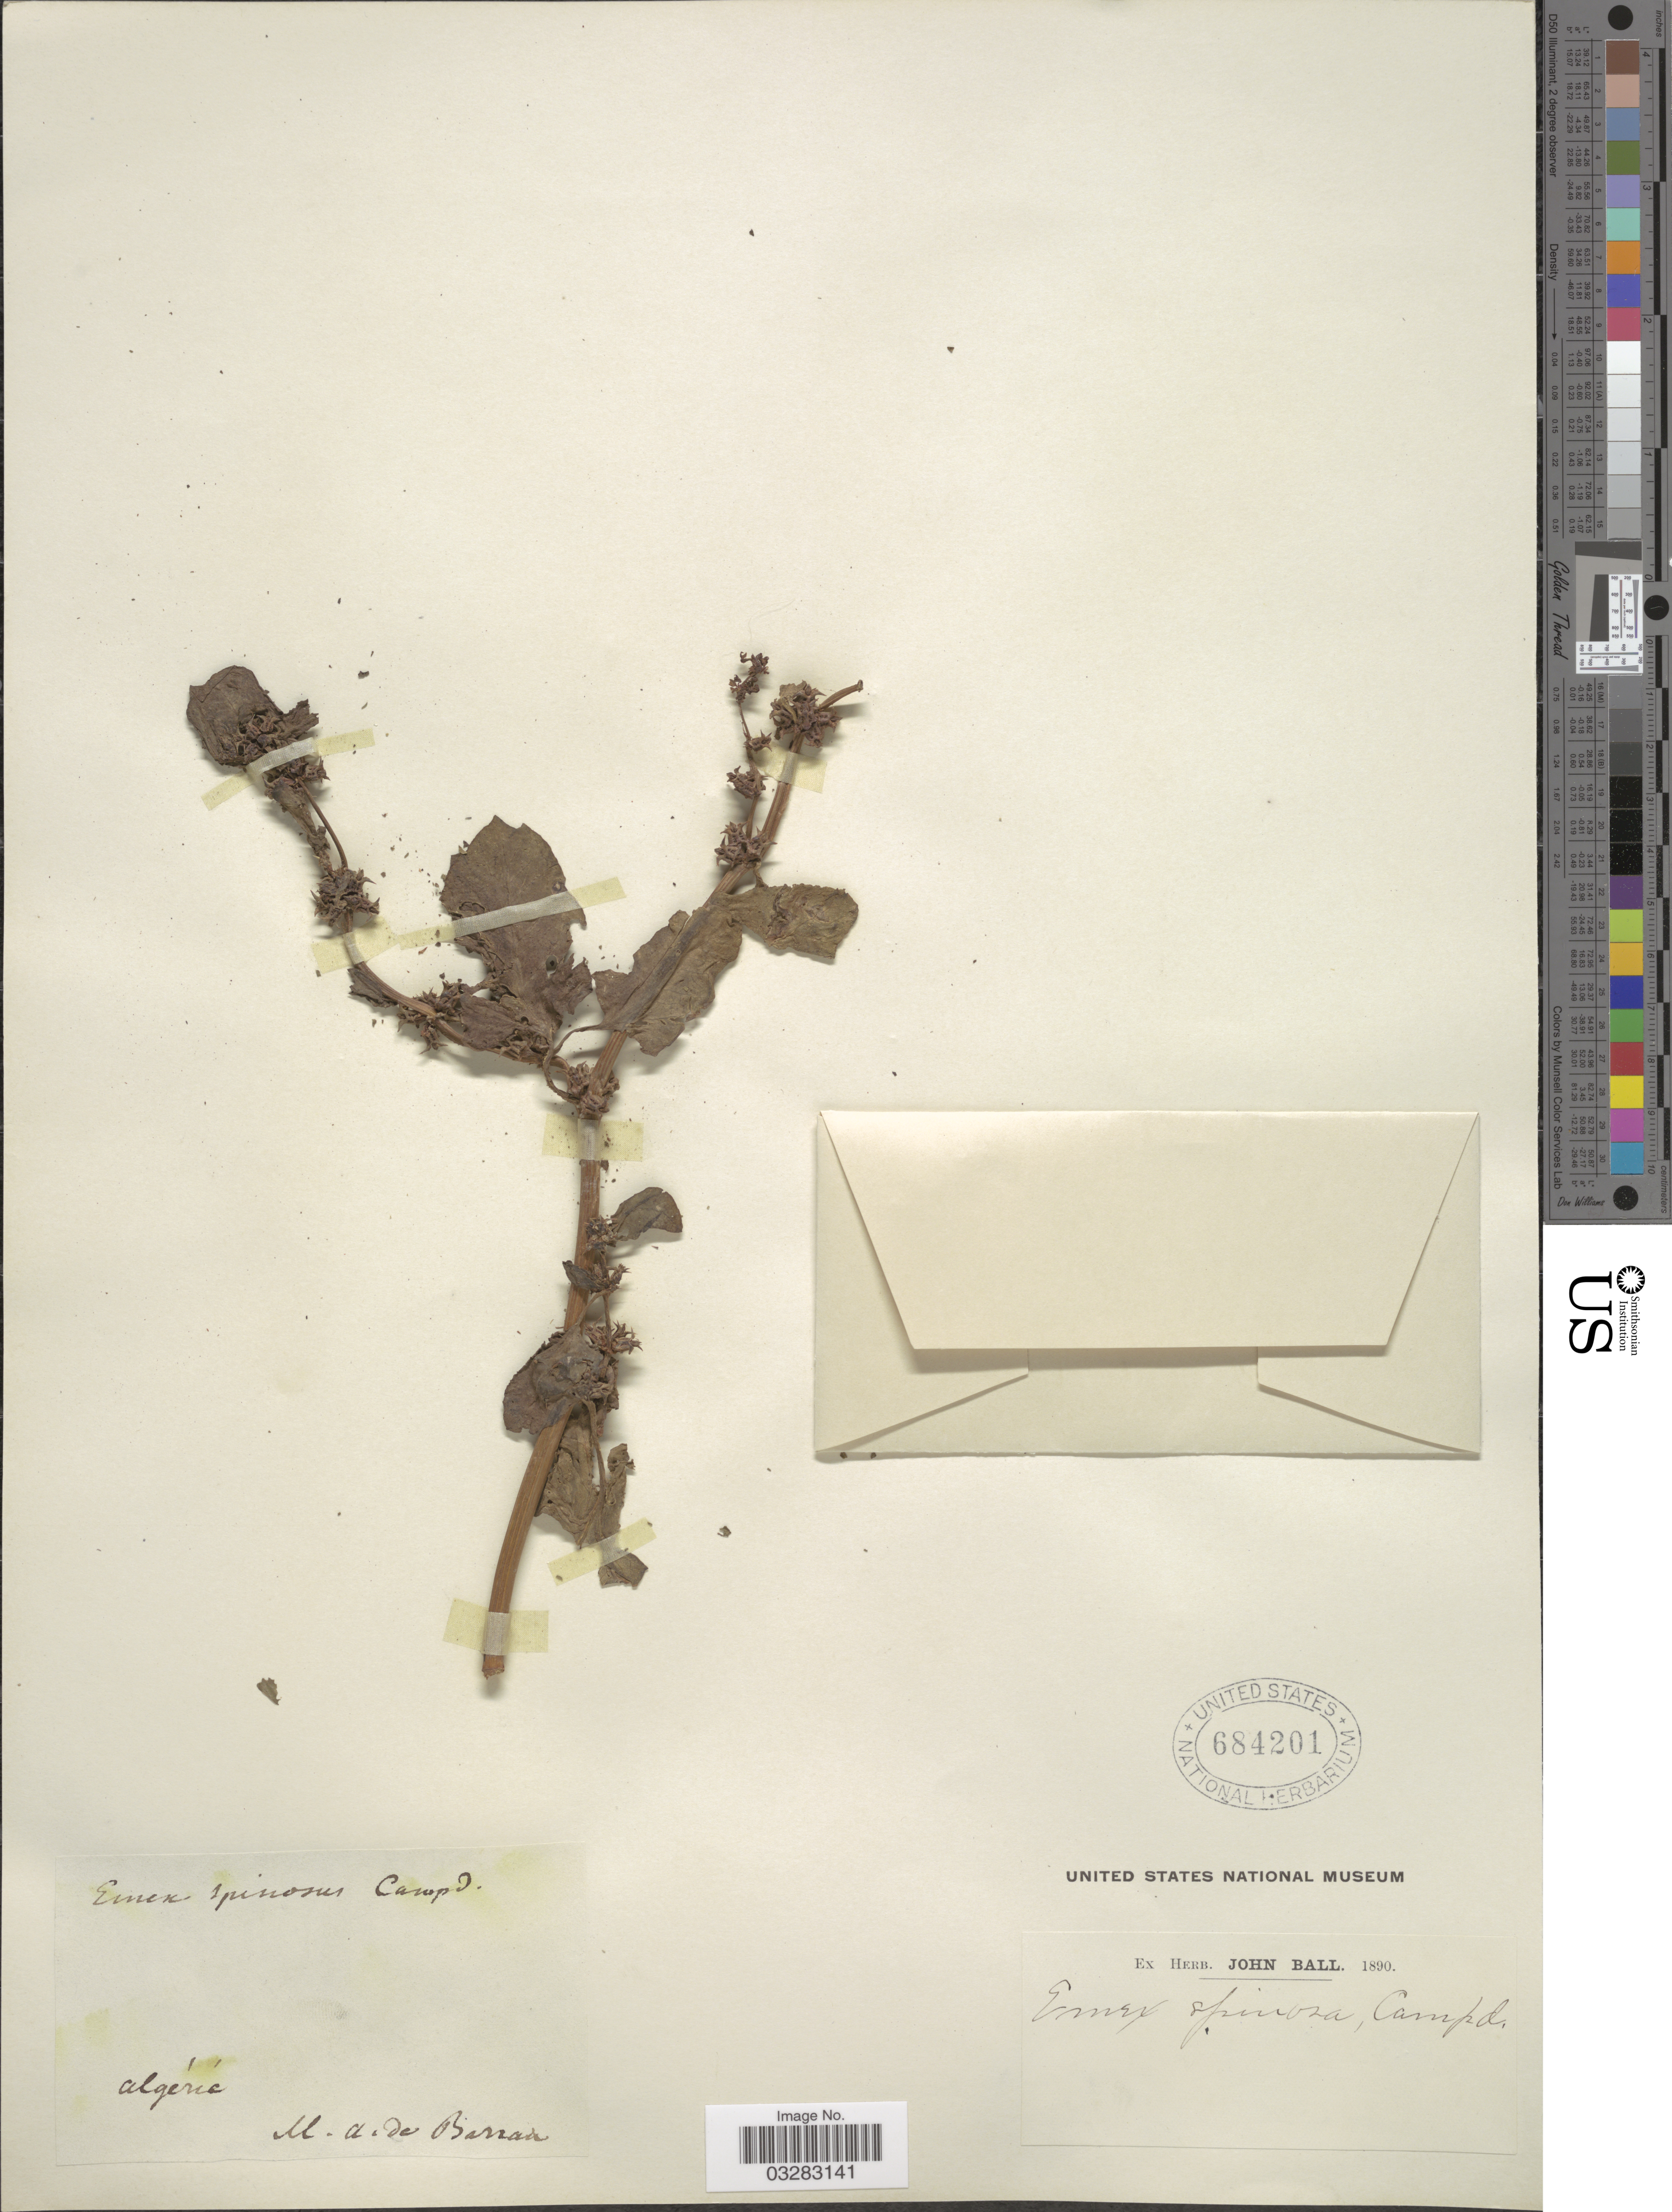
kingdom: Plantae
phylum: Tracheophyta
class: Magnoliopsida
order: Caryophyllales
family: Polygonaceae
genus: Rumex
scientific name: Rumex spinosus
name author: L.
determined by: Strong, Mark T., (BOT), Smithsonian Institution - National Museum of Natural History (UNITED STATES)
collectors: M. De Barrau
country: Algeria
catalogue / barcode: US 684201